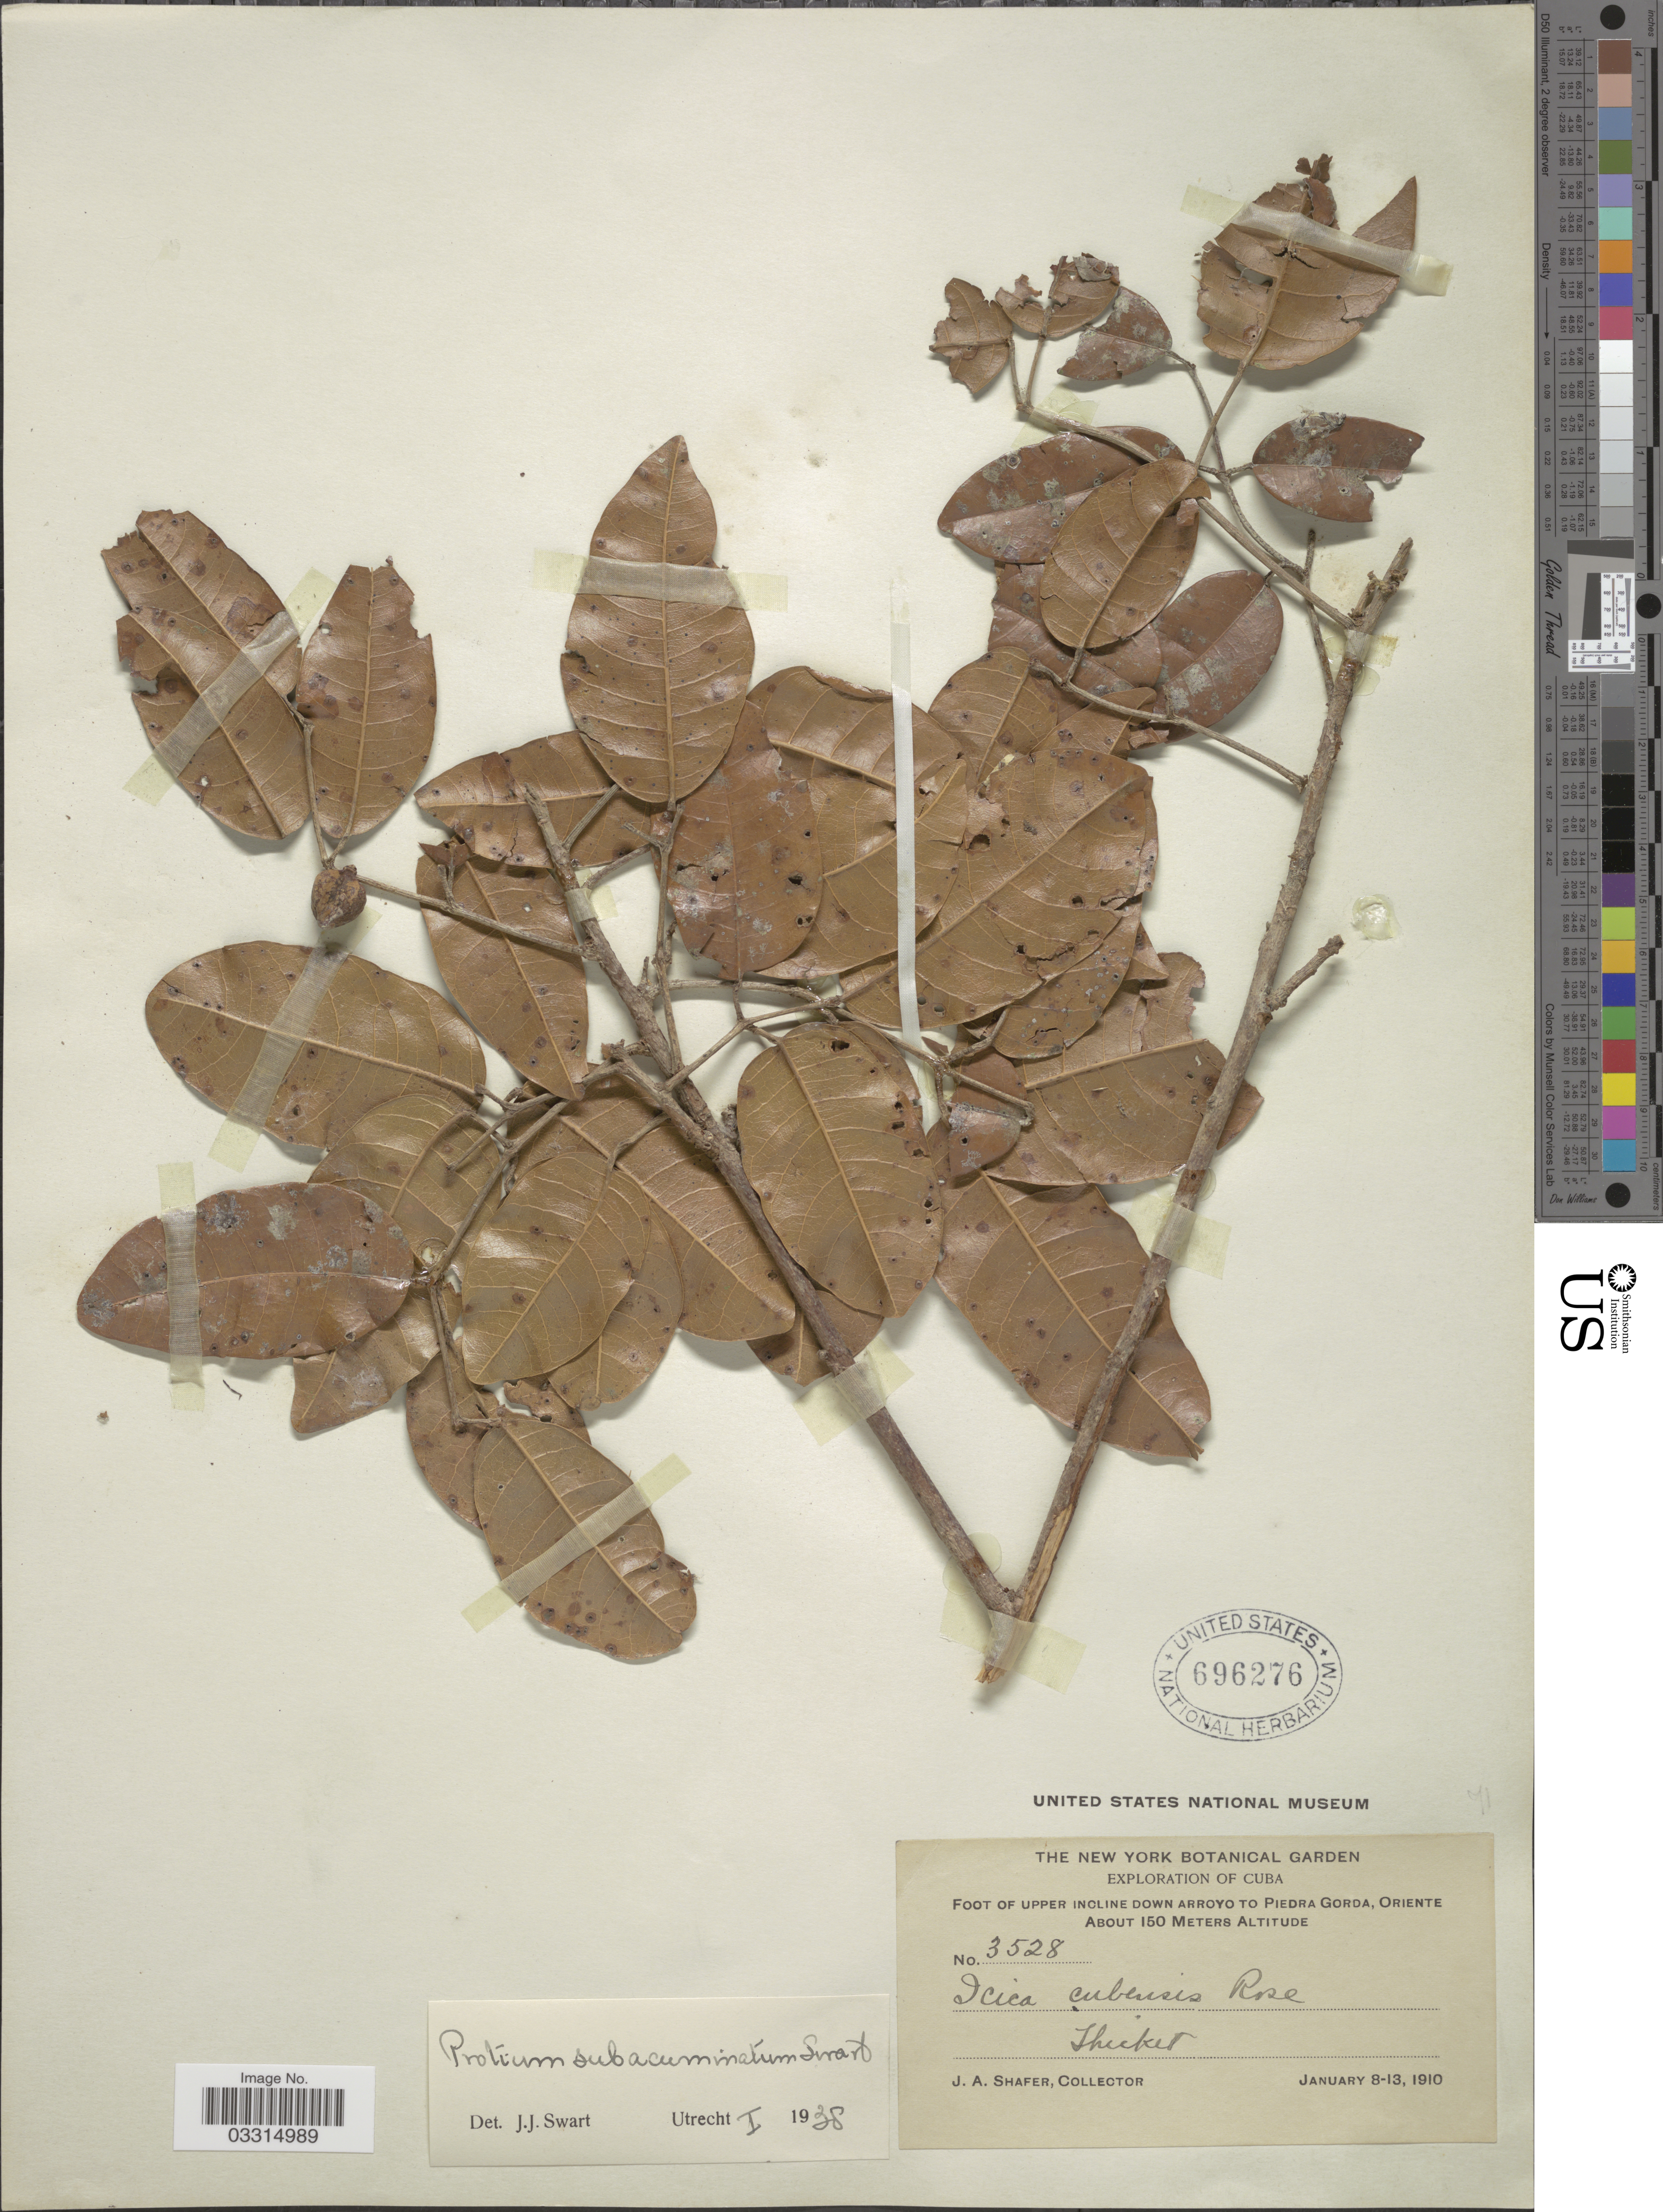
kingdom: Plantae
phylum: Tracheophyta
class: Magnoliopsida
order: Sapindales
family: Burseraceae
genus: Protium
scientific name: Protium subacuminatum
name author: Swart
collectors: J. A. Shafer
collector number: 3528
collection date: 1910-01-08/1910-01-13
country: Cuba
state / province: Oriente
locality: Foot of upper incline down Arroyo to Piedra Gorda.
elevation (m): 150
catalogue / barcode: US 696276